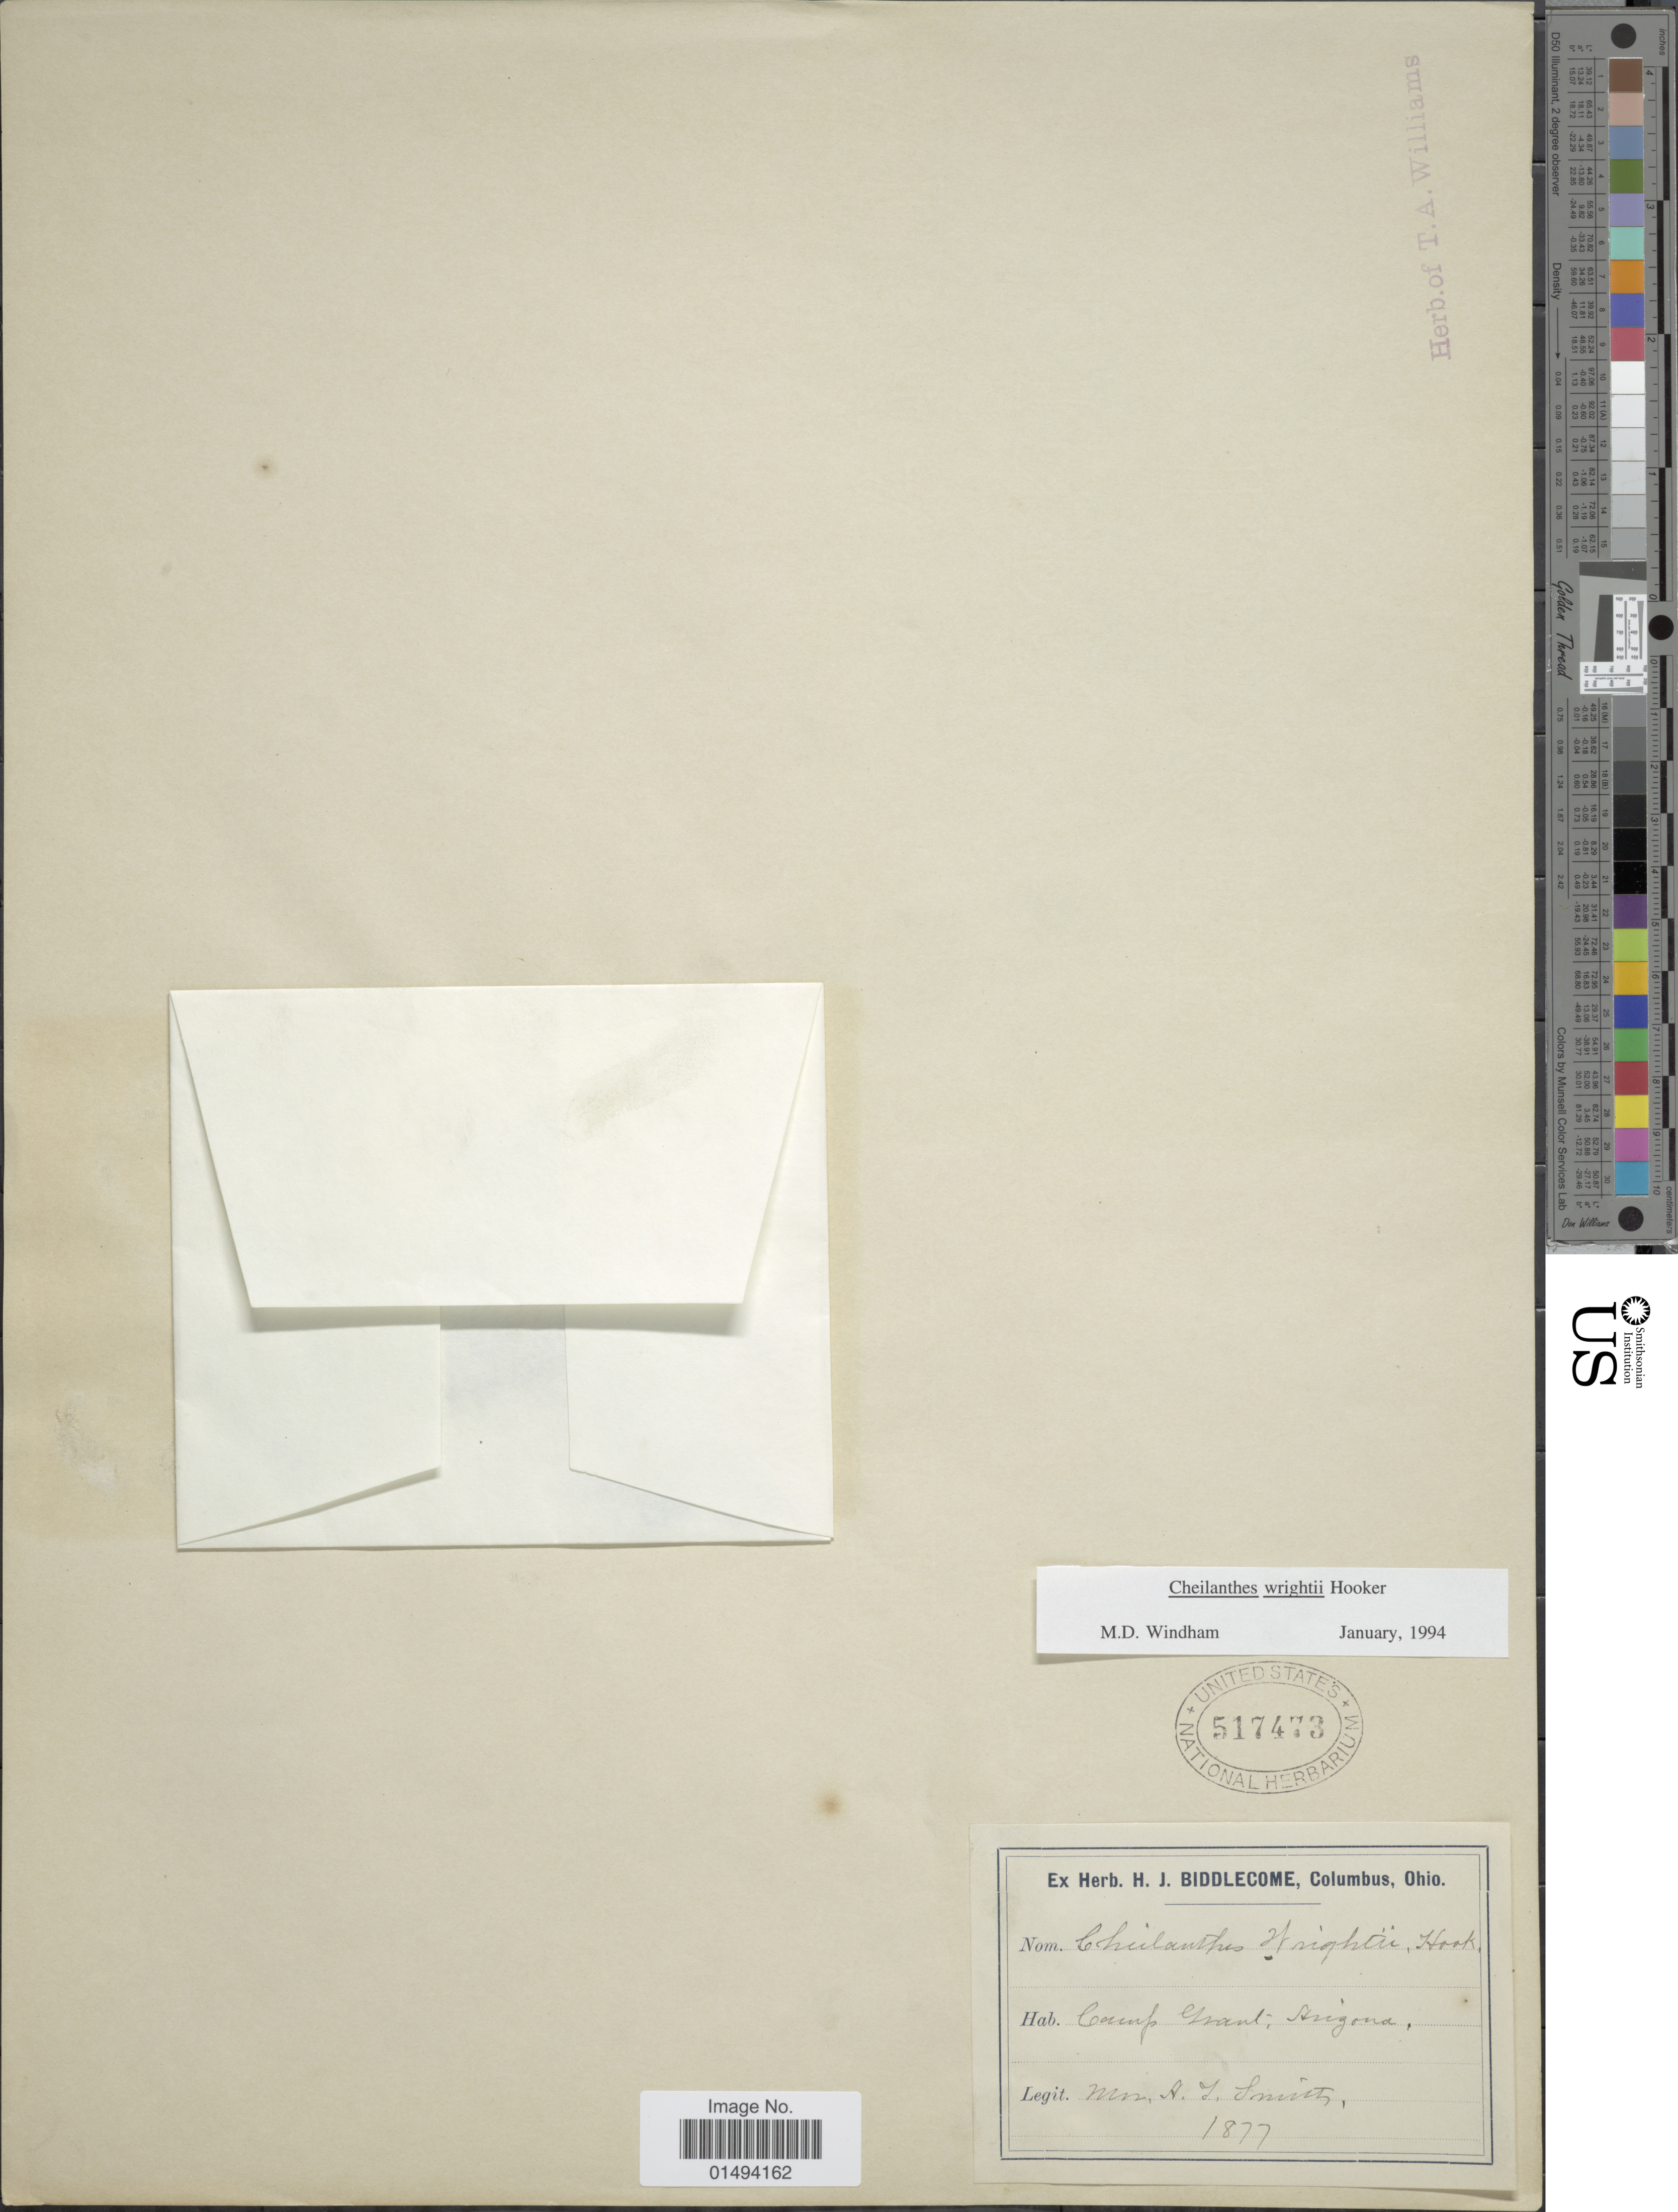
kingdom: Plantae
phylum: Tracheophyta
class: Polypodiopsida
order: Polypodiales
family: Pteridaceae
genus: Myriopteris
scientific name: Myriopteris wrightii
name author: (Hook.) Grusz & Windham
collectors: A. J. Smith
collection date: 1877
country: United States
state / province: Arizona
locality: Camp Grant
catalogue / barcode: US 517473